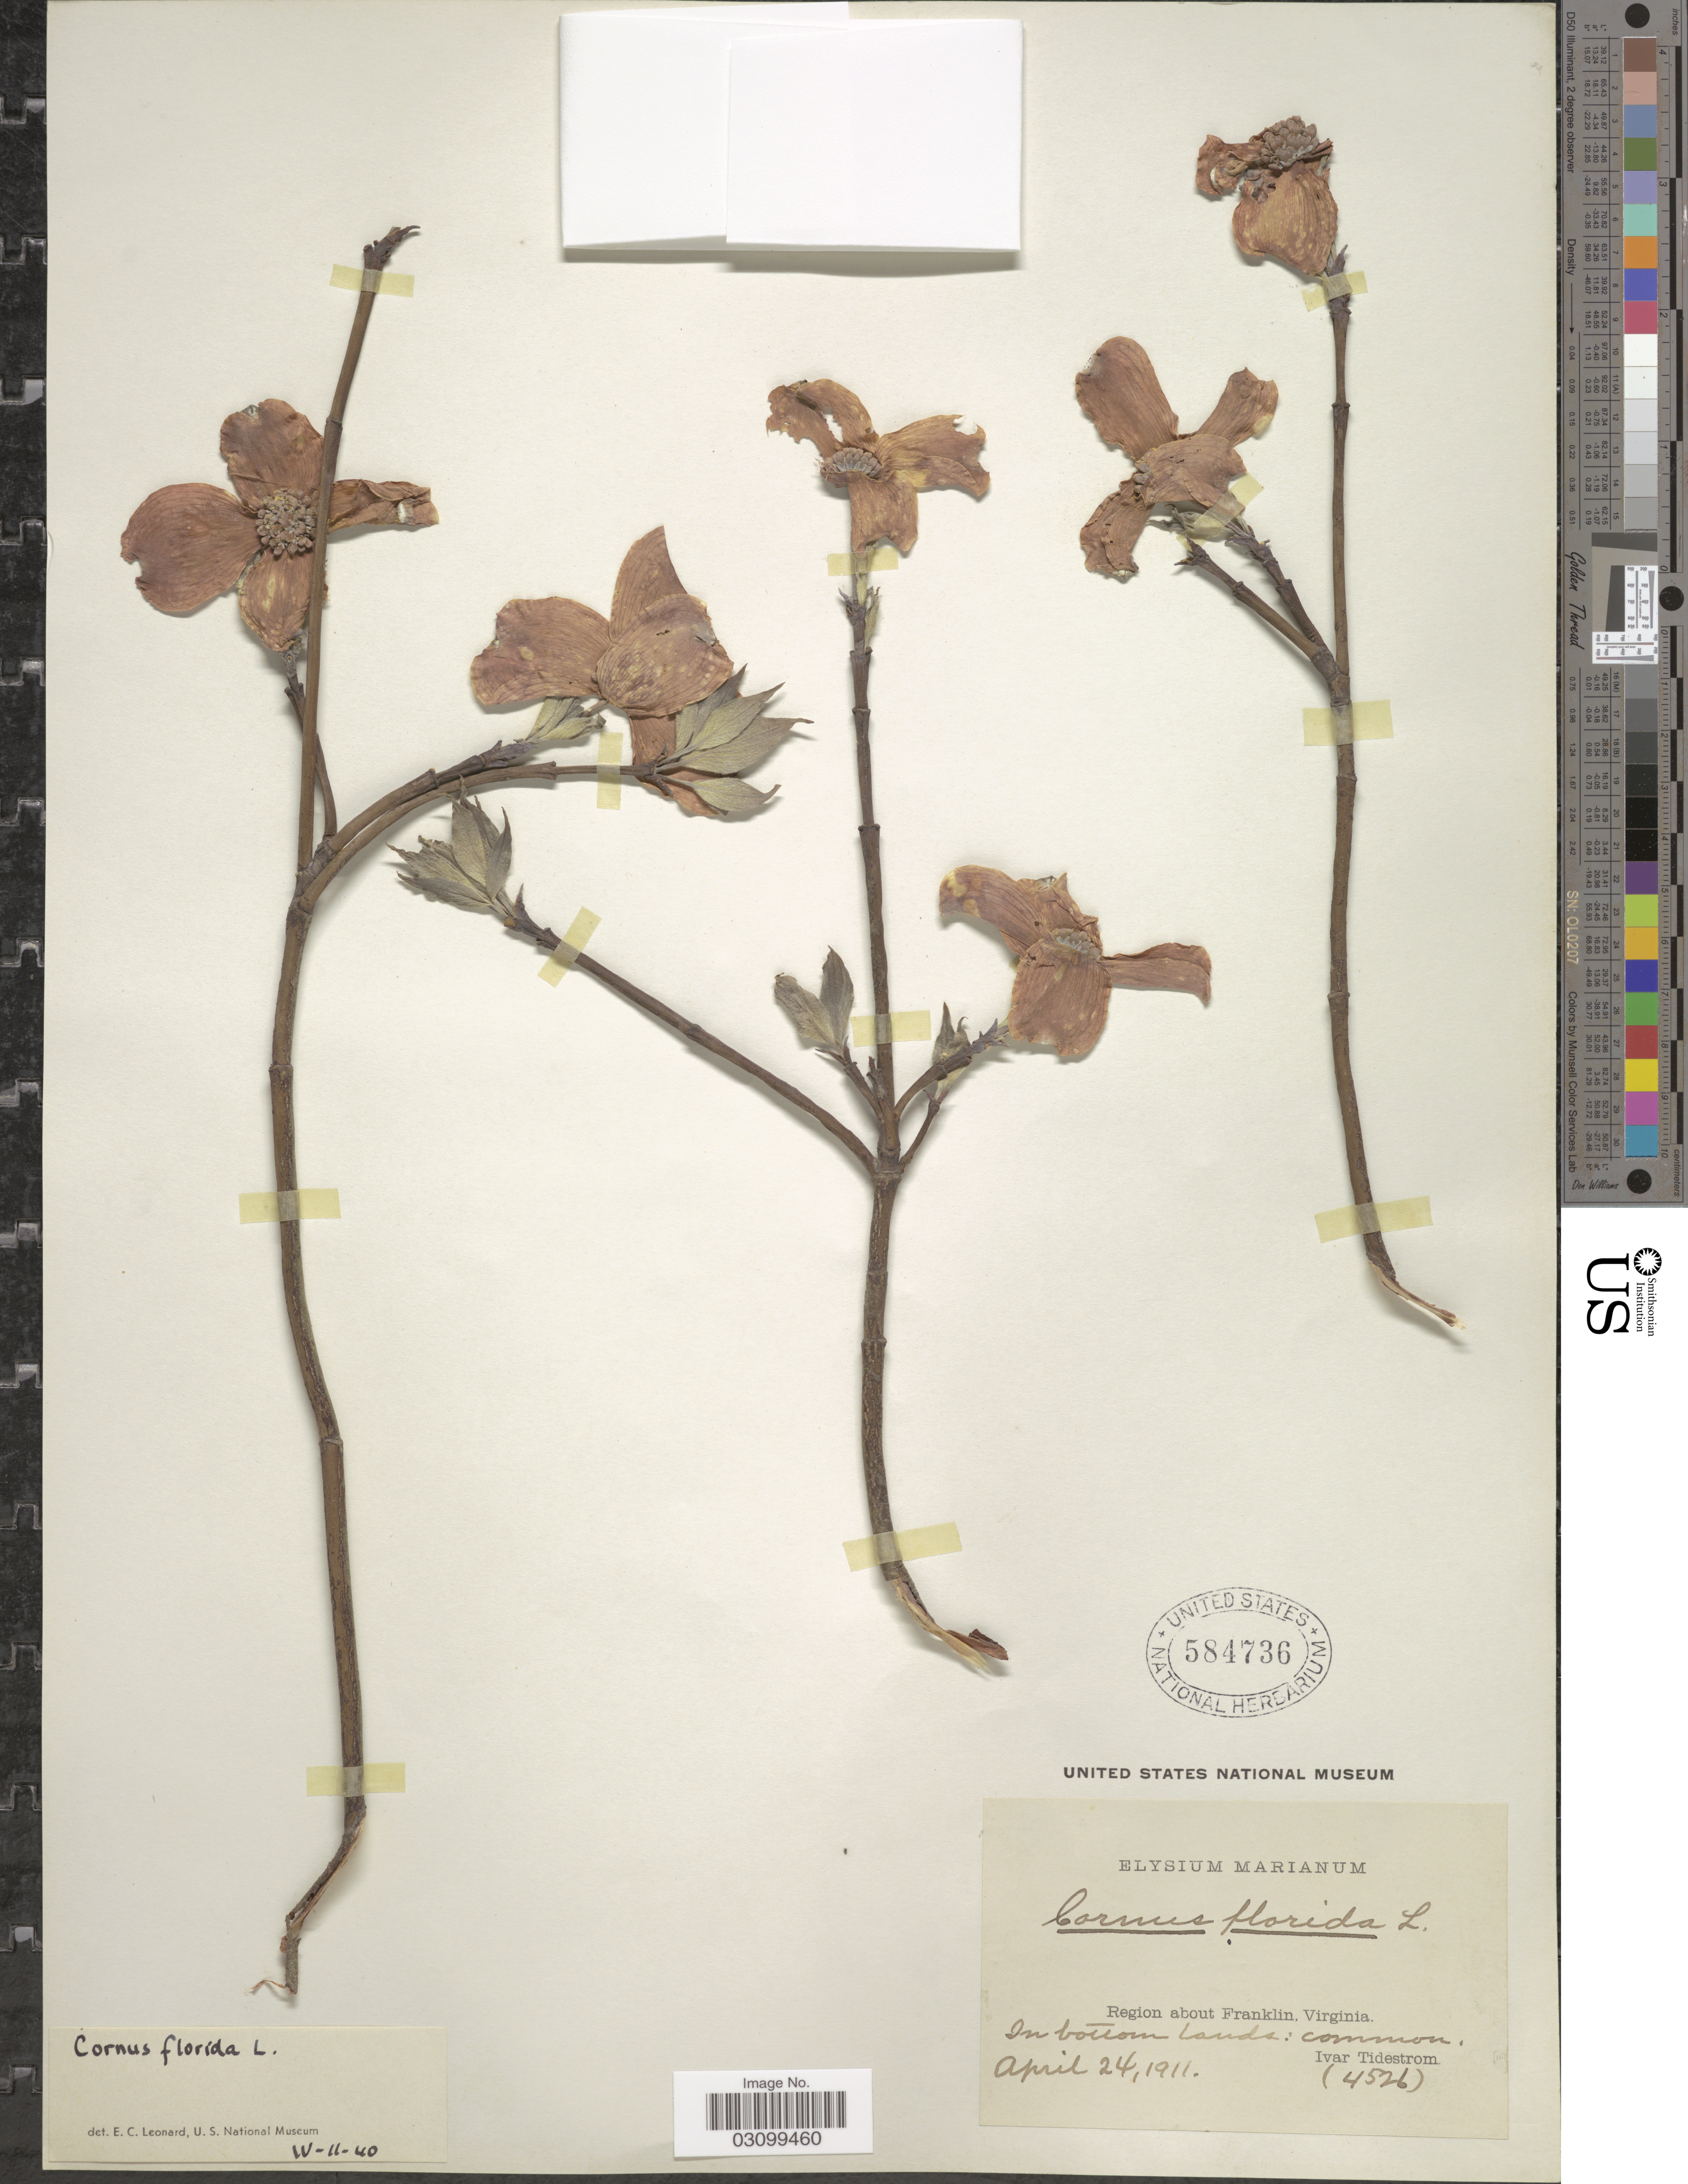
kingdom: Plantae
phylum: Tracheophyta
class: Magnoliopsida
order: Cornales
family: Cornaceae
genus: Cornus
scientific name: Cornus florida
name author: L.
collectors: I. F. Tidestrom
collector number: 4526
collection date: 1911-04-24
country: United States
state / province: Virginia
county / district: City of Franklin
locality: Region about Franklin.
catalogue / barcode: US 584736